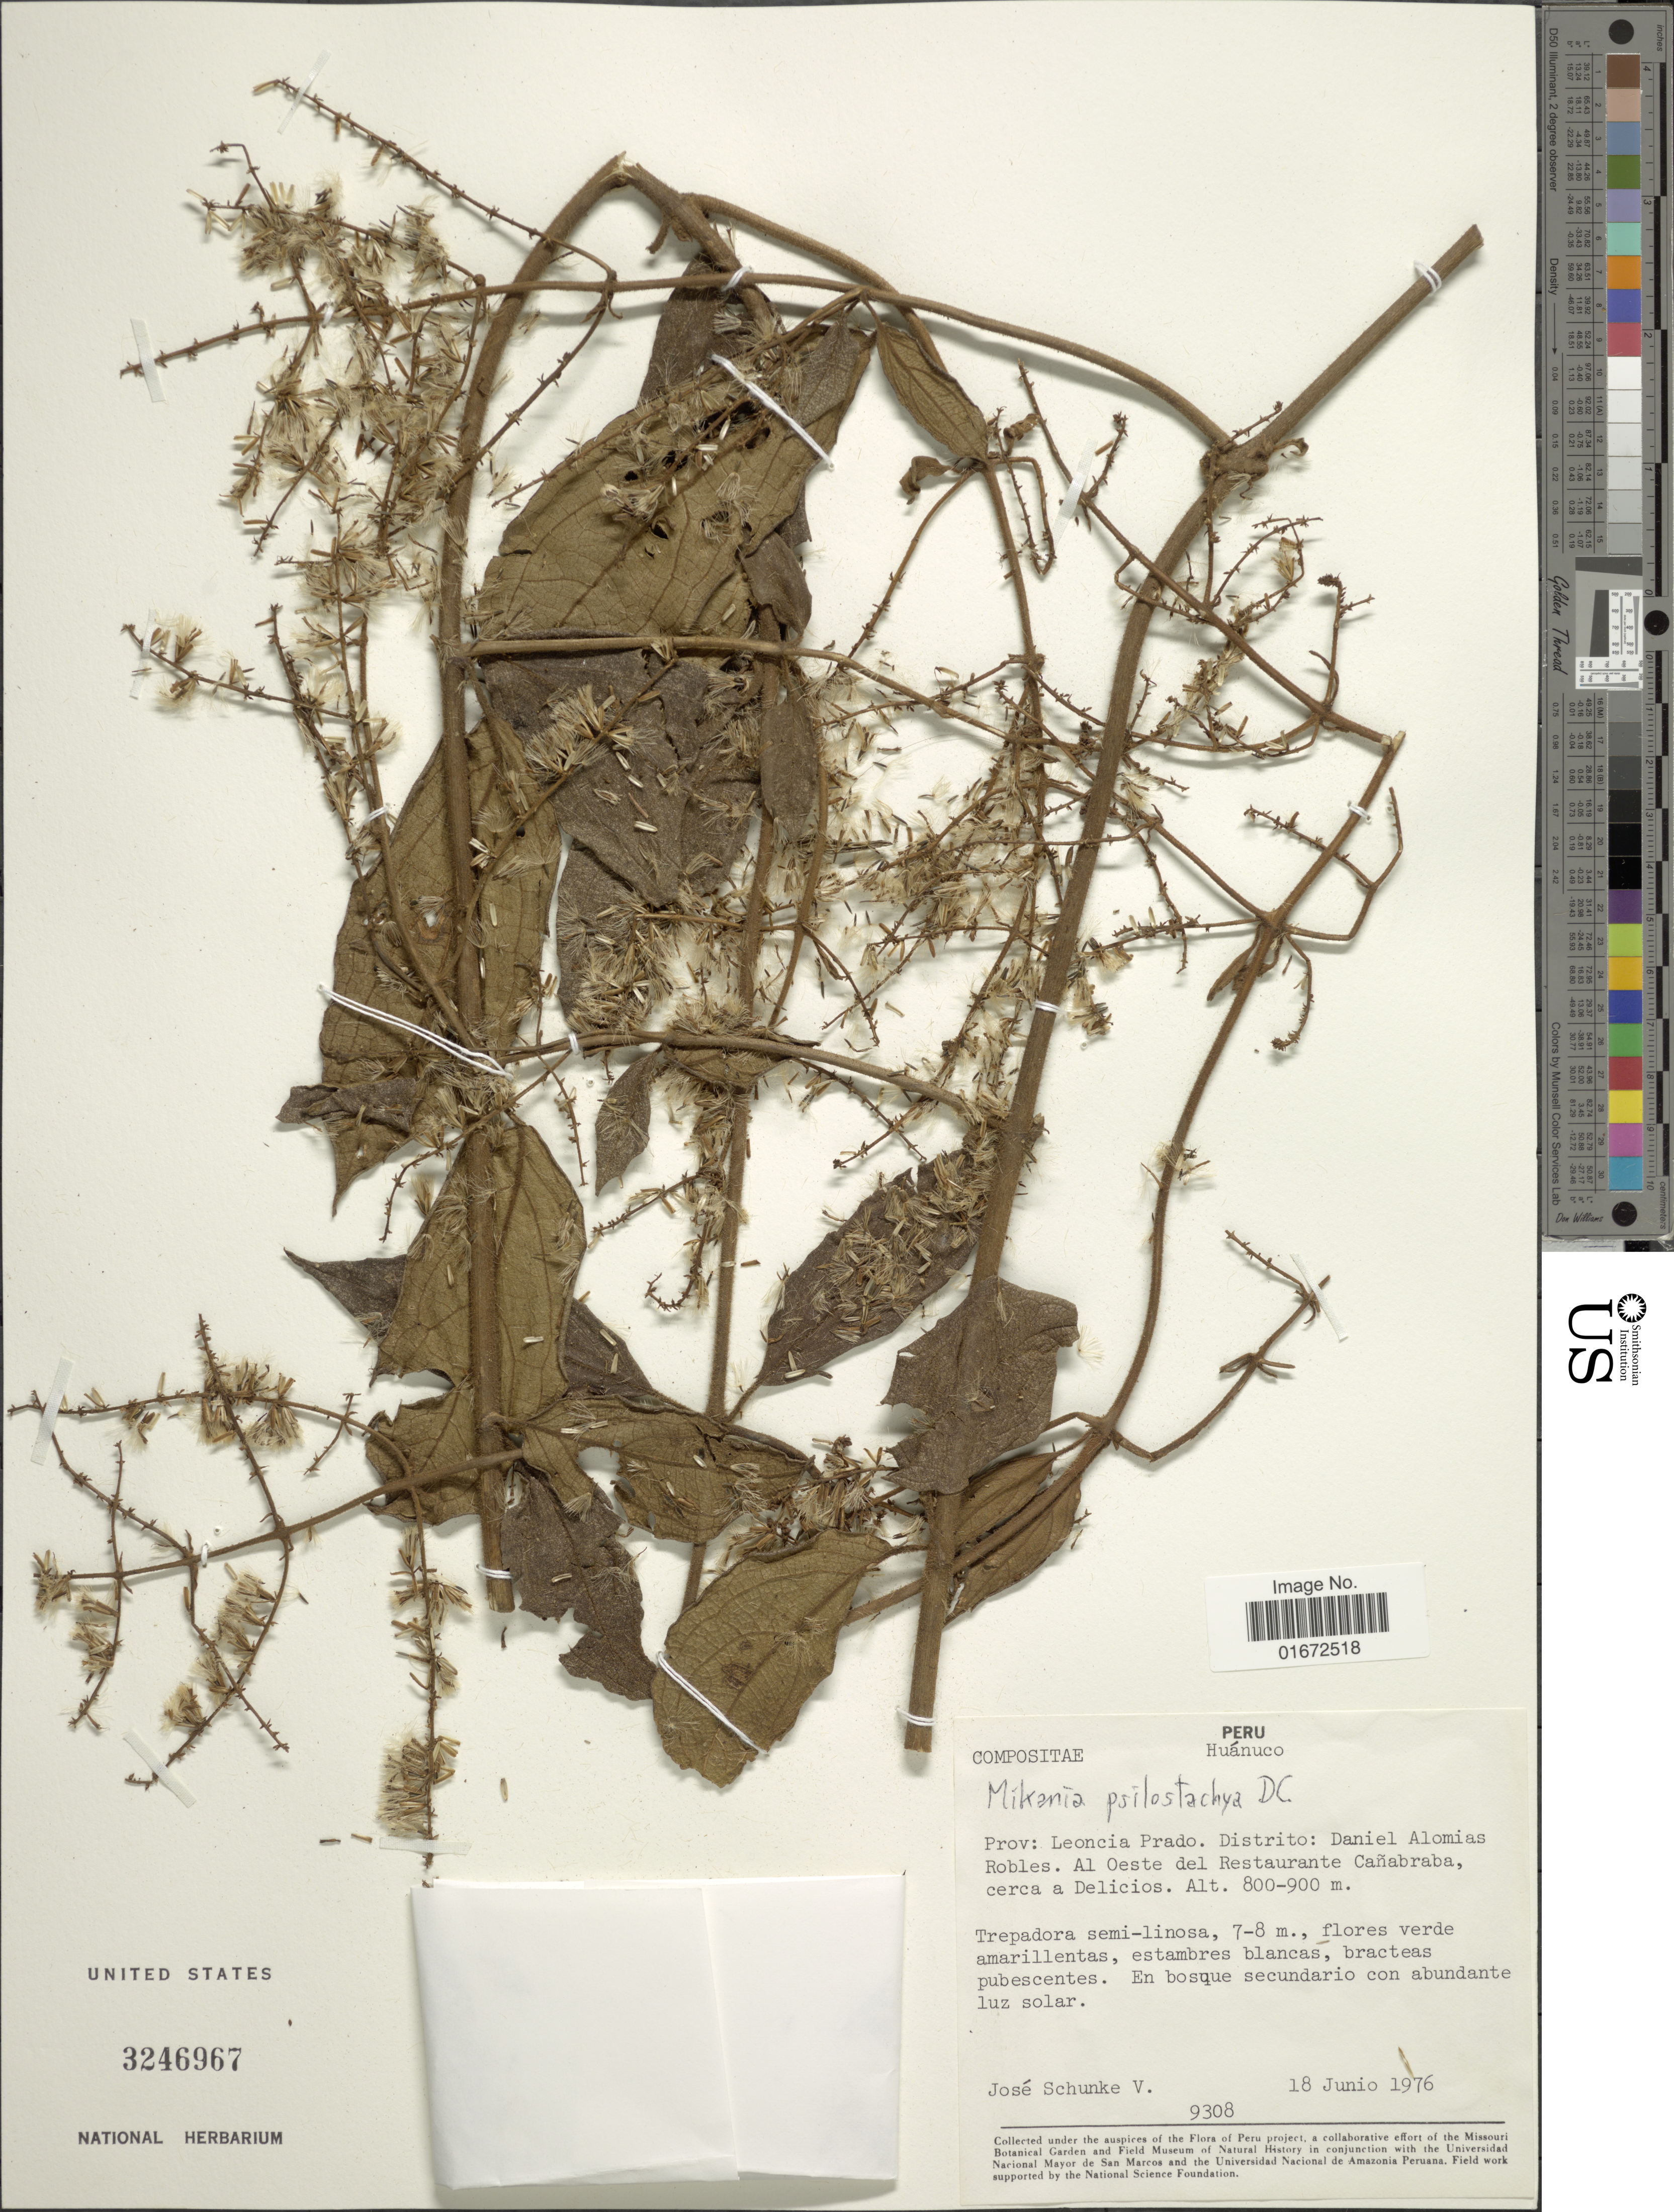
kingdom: Plantae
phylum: Tracheophyta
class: Magnoliopsida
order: Asterales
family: Asteraceae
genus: Mikania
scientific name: Mikania psilostachya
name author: DC.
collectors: J. Schunke Vigo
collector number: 9308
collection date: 1976-06-18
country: Peru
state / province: Huánuco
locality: Prov: Leoncia Prado. Distrito: Daniel Alomias Robles. Al Oeste del Restaurante Cañabrada, cerca a Delicios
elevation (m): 800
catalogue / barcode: US 3246967